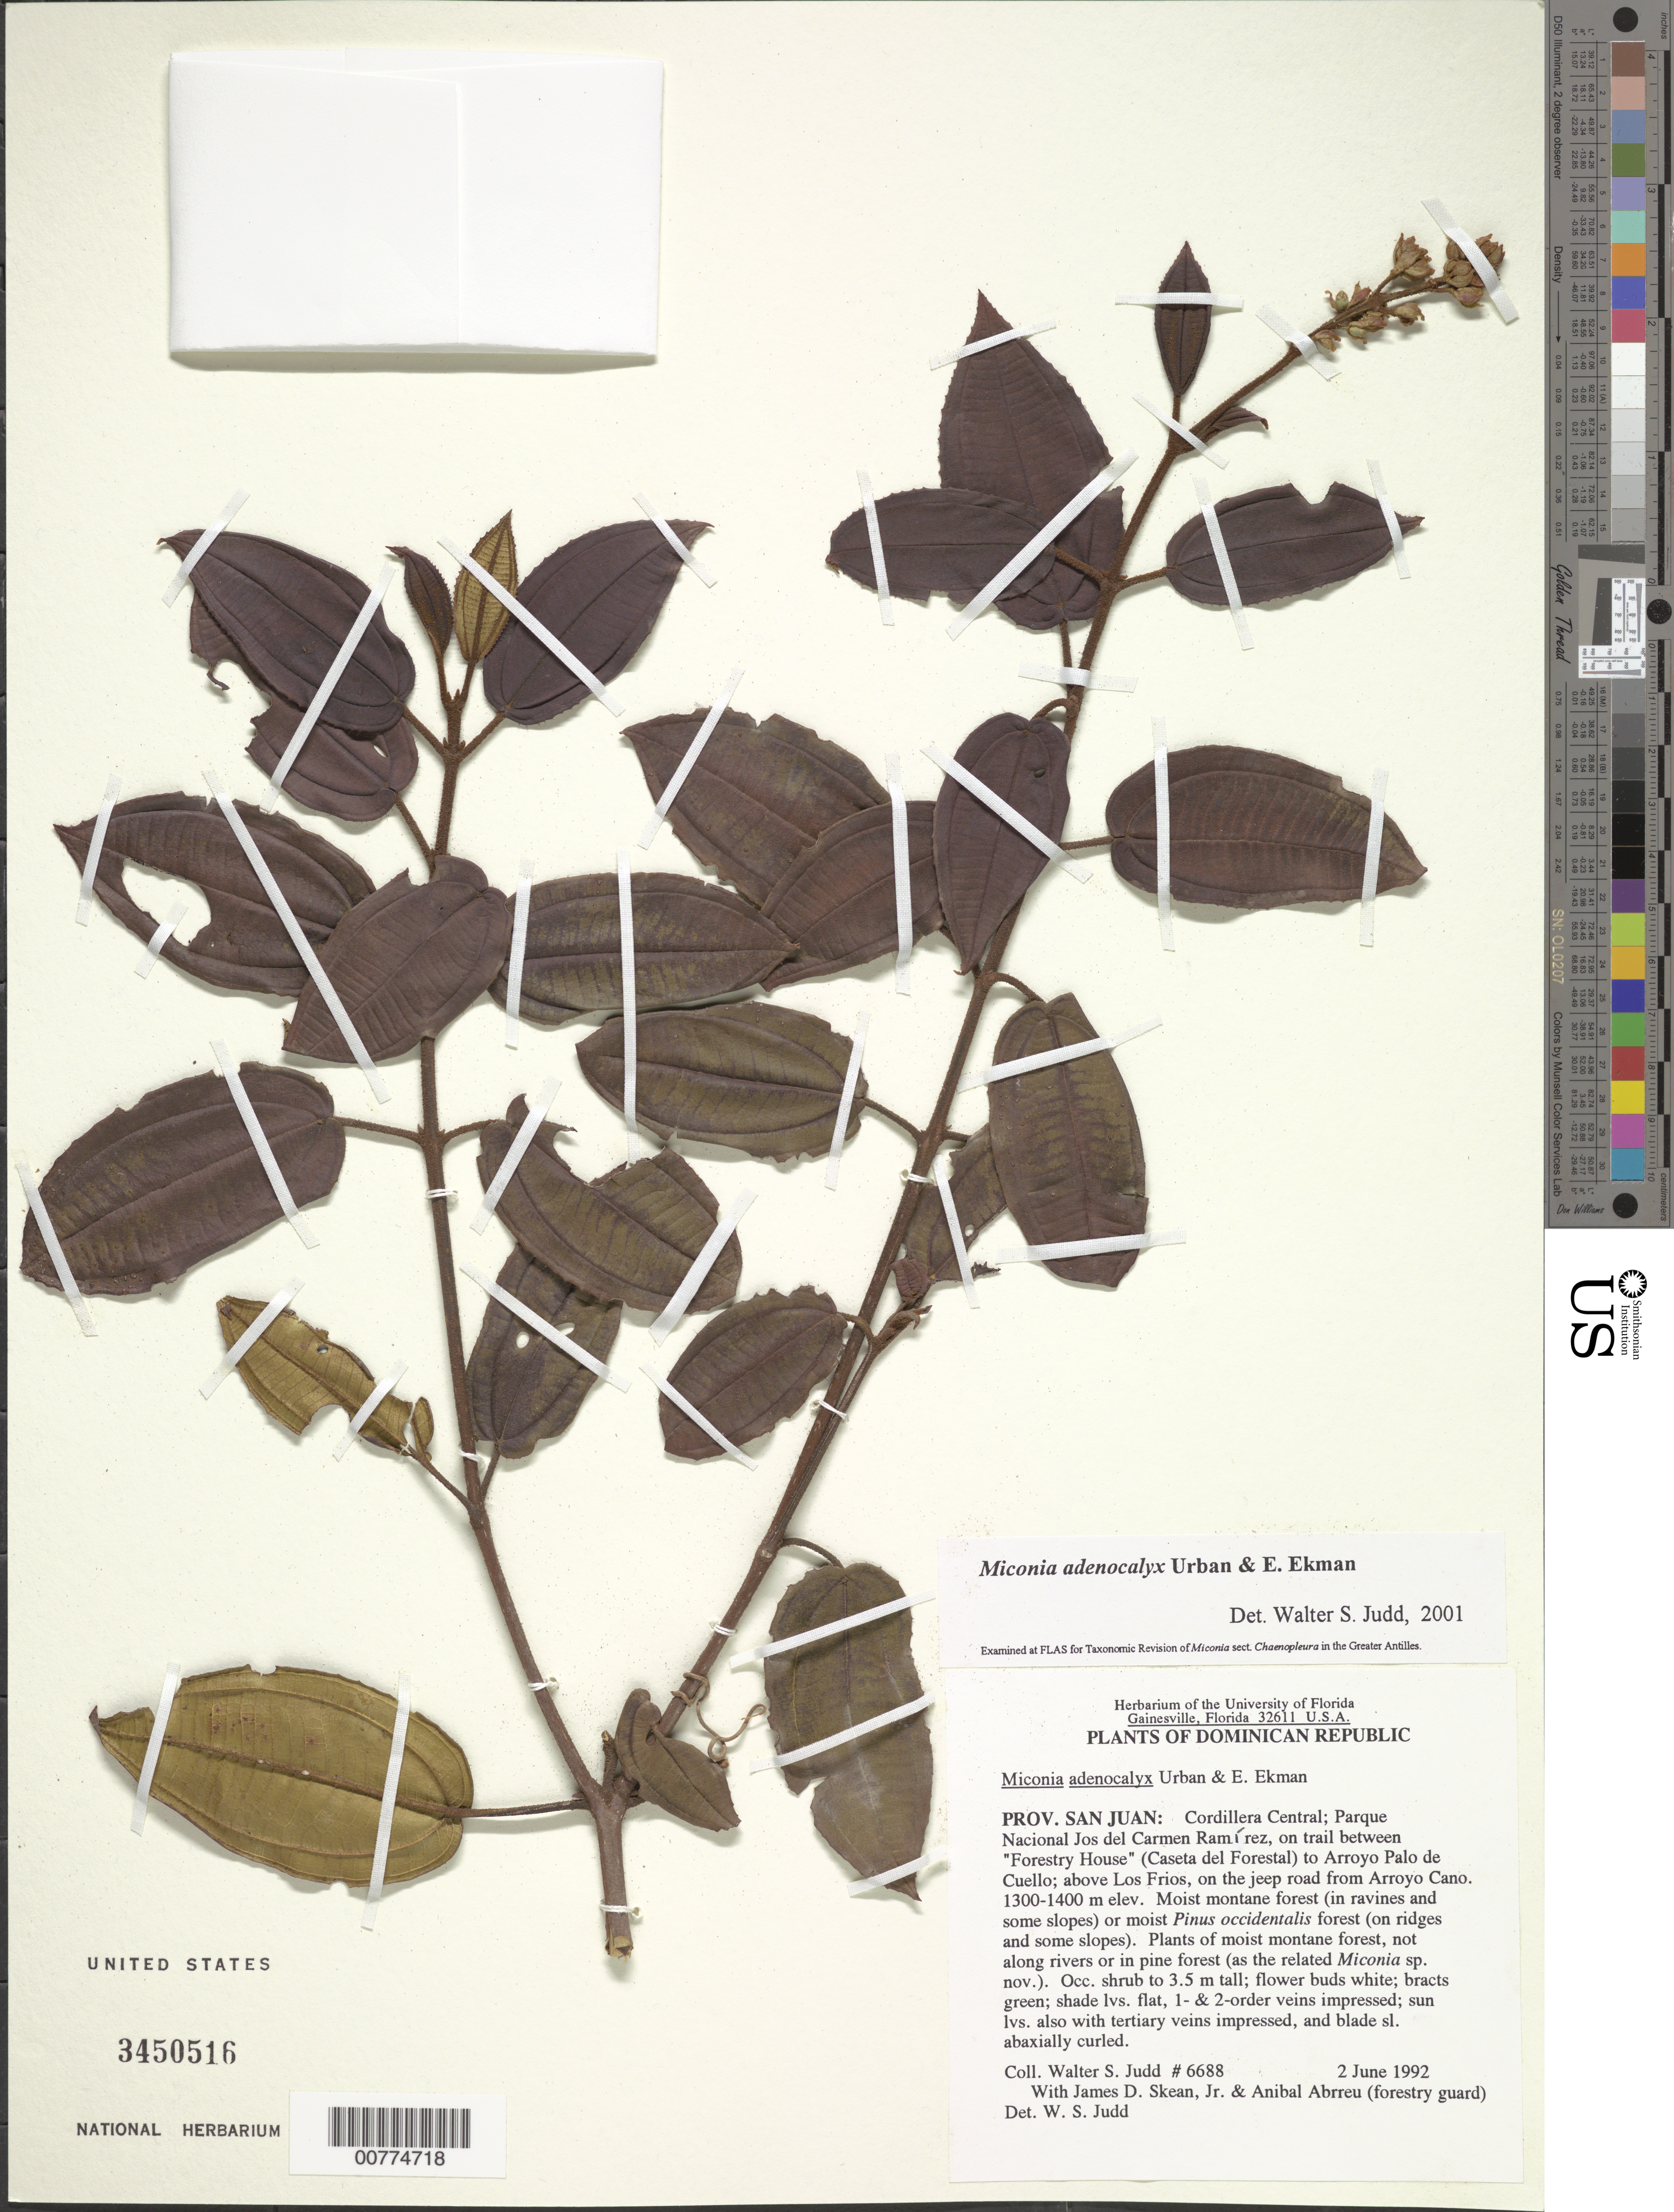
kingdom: Plantae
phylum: Tracheophyta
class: Magnoliopsida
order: Myrtales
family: Melastomataceae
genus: Miconia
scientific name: Miconia adenocalyx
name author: Urb. & Ekman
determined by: Judd, Walter S.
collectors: W. S. Judd, J. D. Skean & A. Abreu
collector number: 6688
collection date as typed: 02 Jun 1992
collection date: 1992-06-02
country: Dominican Republic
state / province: San Juan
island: Hispaniola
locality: Cordillera Central, Parque Nacional José del Carmen Ramírez, on trail between "Forestry House" (Caseta del Forestal) to Arroyo Palo de Cuello, above Los Frios, on the jeep road from Arroyo Cano.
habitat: Moist montane forest (in ravines and some slopes) or moist Pinus occidentalis forest (on ridges and some slopes); etc.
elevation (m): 1300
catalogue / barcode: US 3450516